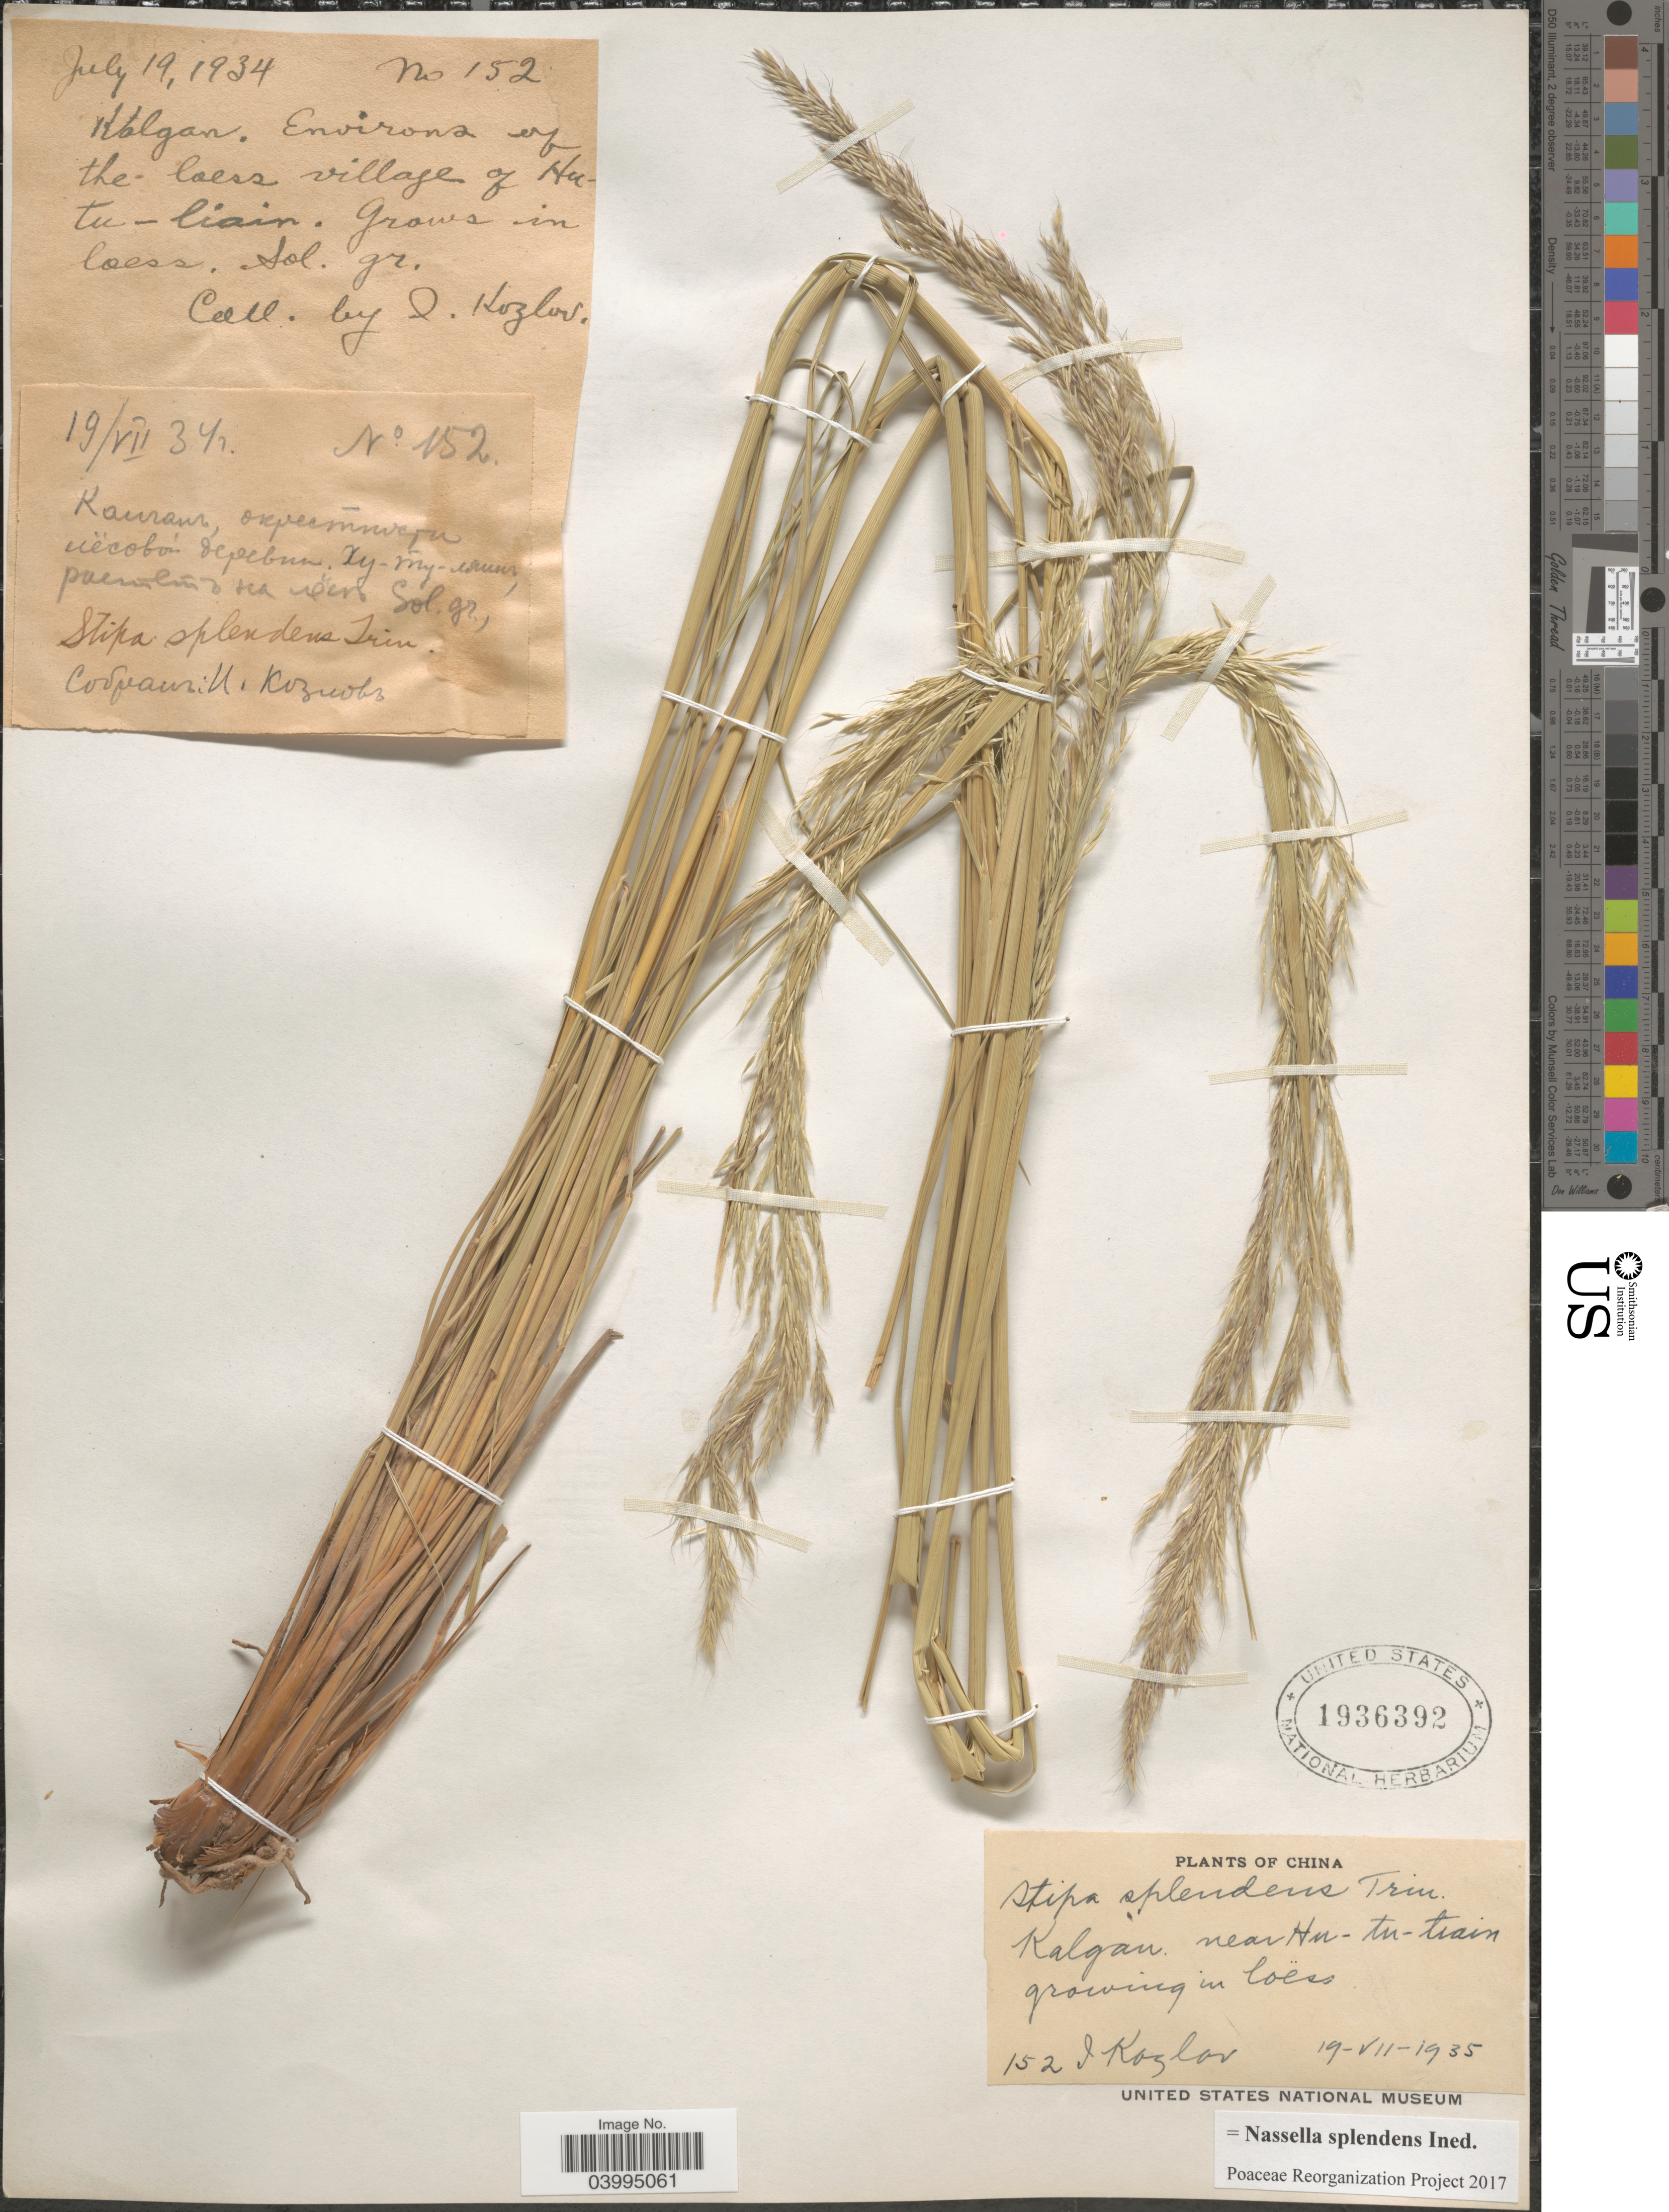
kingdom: Plantae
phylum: Tracheophyta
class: Liliopsida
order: Poales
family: Poaceae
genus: Neotrinia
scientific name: Neotrinia splendens (Trin.) M. Nobis, P.D. Gudkova & A. Nowak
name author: (Trin.)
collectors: I. Kozlov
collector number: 152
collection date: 1934-07-19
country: China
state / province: Hebei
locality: Kalgan. Near Hu-tu-tiain. In loëss.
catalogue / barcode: US 1936392